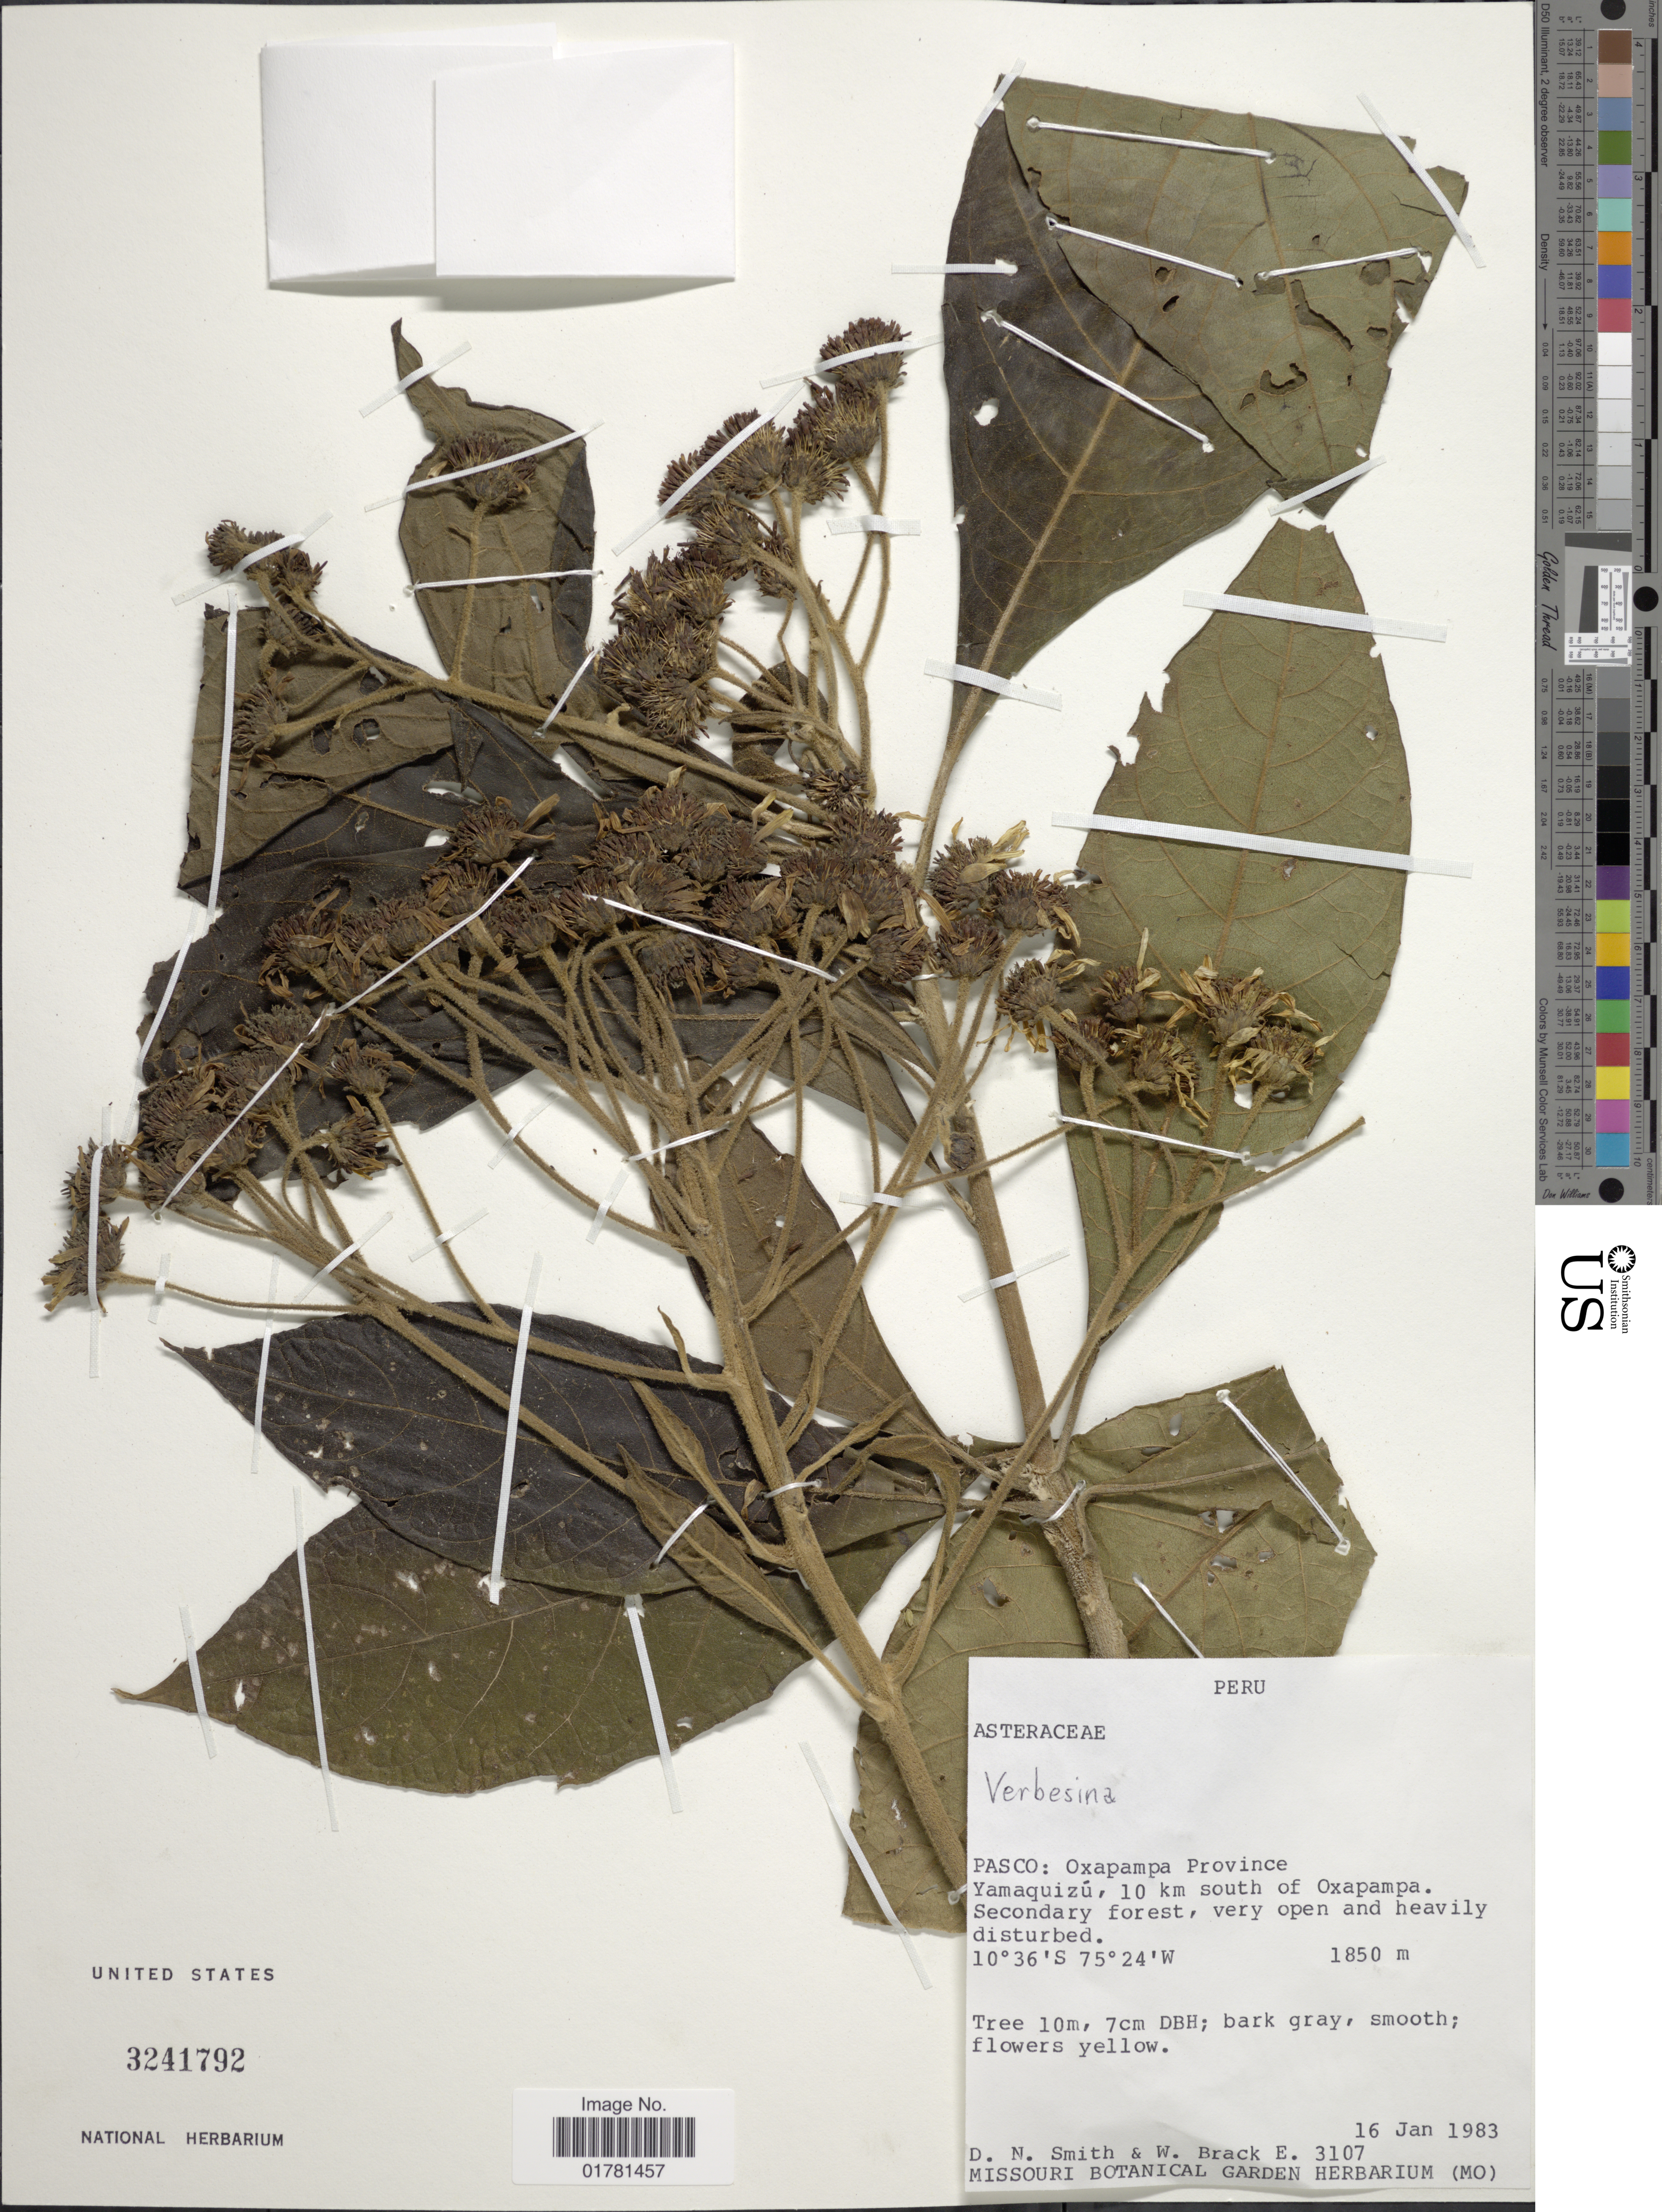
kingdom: Plantae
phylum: Tracheophyta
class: Magnoliopsida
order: Asterales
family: Asteraceae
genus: Verbesina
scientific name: Verbesina sp.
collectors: D. Smith & W. Brack-Egg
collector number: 3107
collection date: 1983-01-16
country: Peru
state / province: Pasco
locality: Oxapampa Prov, Río El Tunqui. Yamaquizú, 10 km south of Oxapampa. Secondary forest, very open and heavily disturbed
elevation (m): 1850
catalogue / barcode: US 3241792